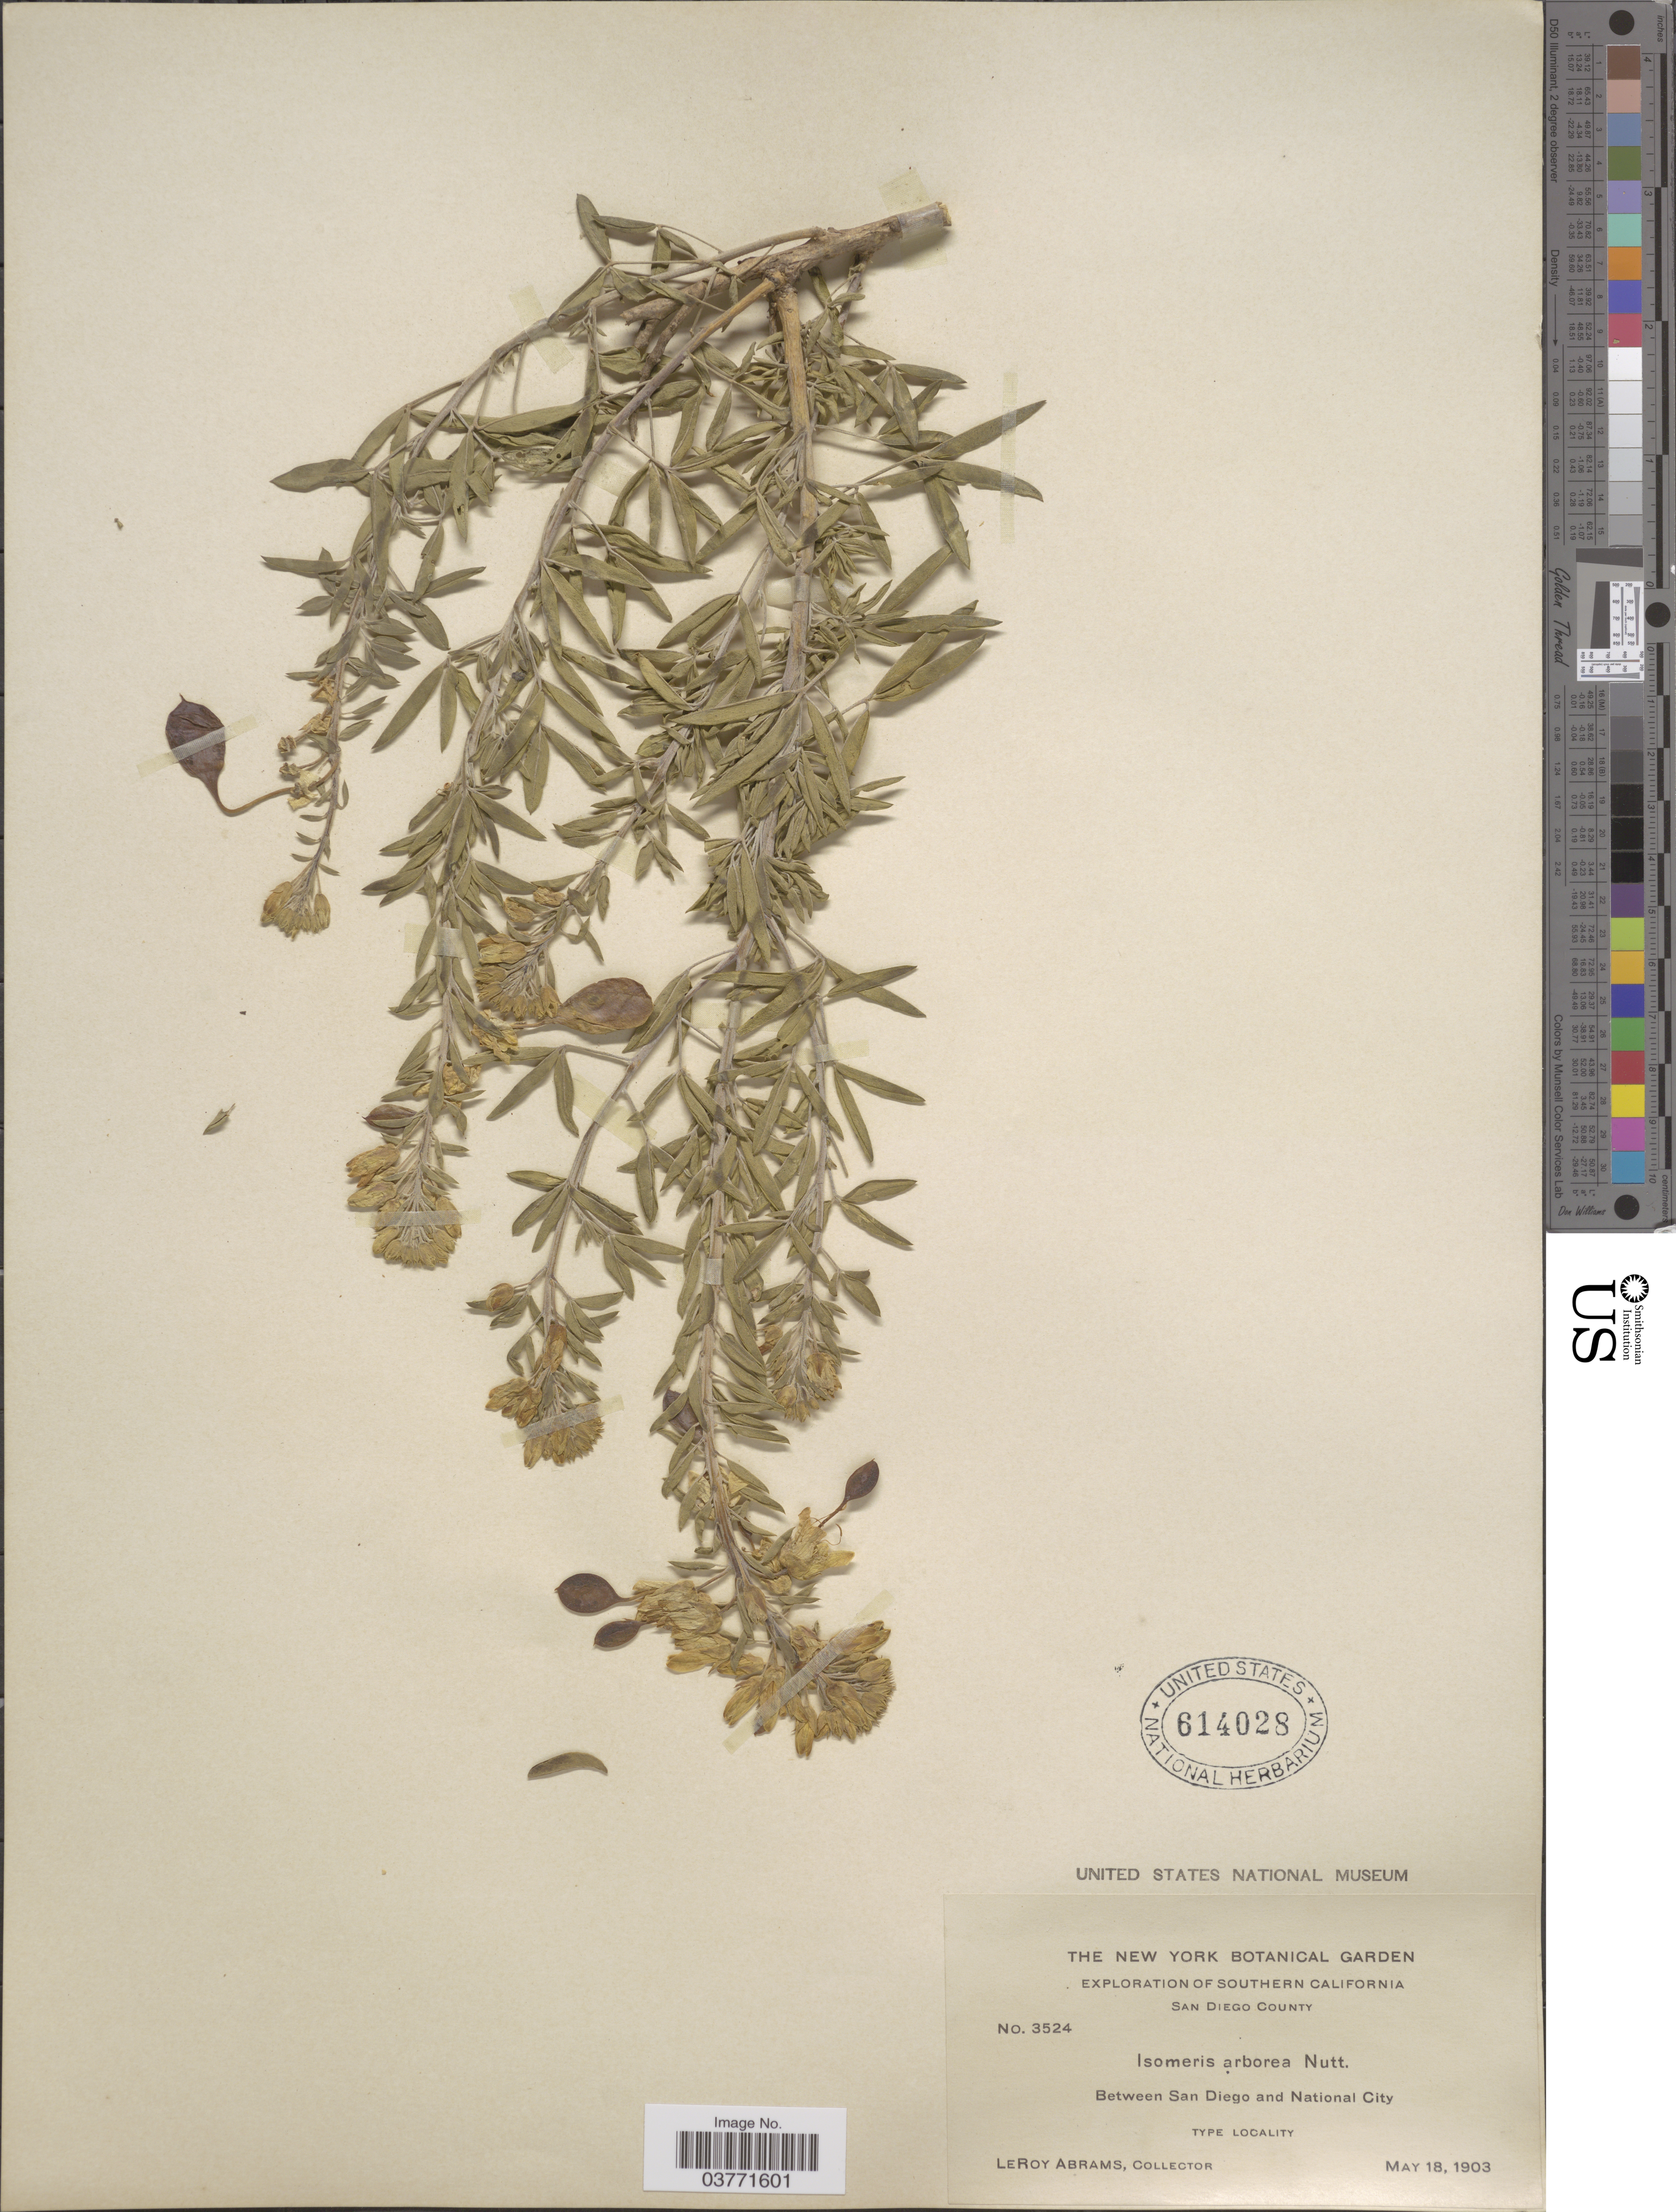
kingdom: Plantae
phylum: Tracheophyta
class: Magnoliopsida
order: Brassicales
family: Cleomaceae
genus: Cleomella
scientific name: Cleomella arborea var. arborea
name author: (Nutt.) Roalson & J.C. Hall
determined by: Strong, Mark T., (BOT), Smithsonian Institution - National Museum of Natural History (UNITED STATES)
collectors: L. Abrams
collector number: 3524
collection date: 1903-05-18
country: United States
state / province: California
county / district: San Diego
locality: Southern California. San Diego County. Between San Diego and National City.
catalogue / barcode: US 614028